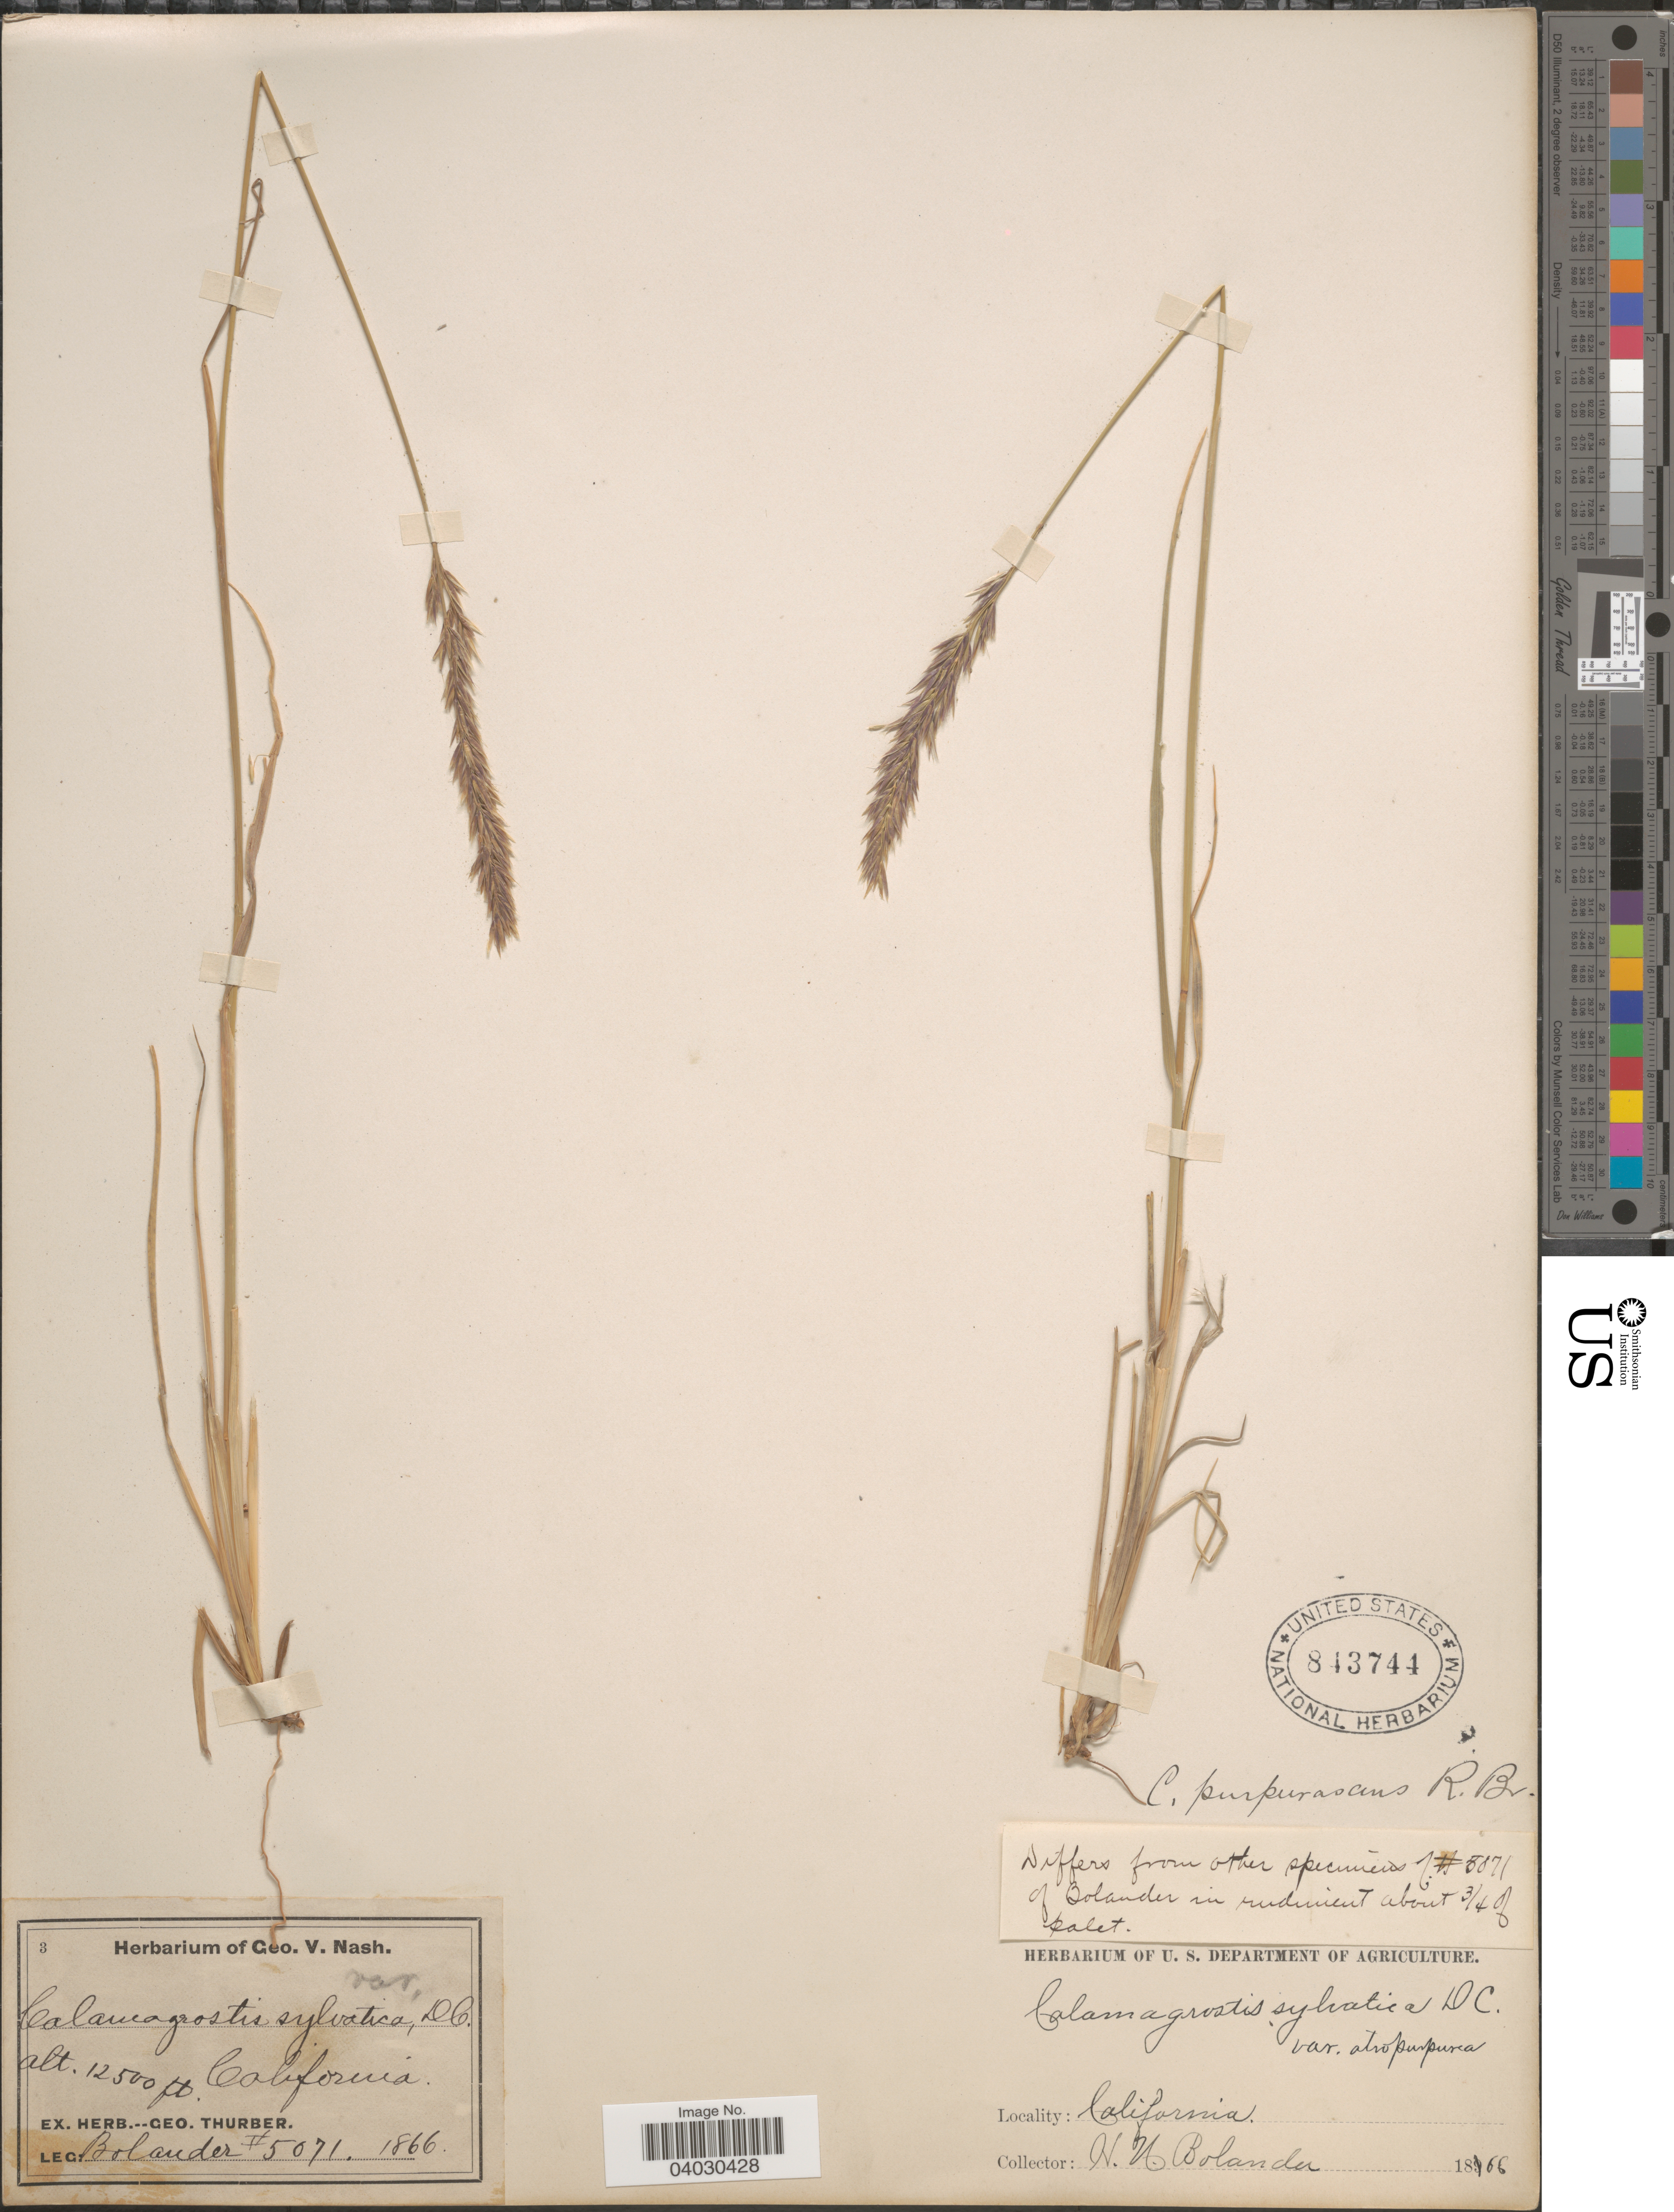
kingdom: Plantae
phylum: Tracheophyta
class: Liliopsida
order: Poales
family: Poaceae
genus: Calamagrostis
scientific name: Calamagrostis purpurascens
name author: R. Br.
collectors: H. Bolander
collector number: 5071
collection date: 1866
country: United States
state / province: California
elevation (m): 3810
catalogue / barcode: US 843744